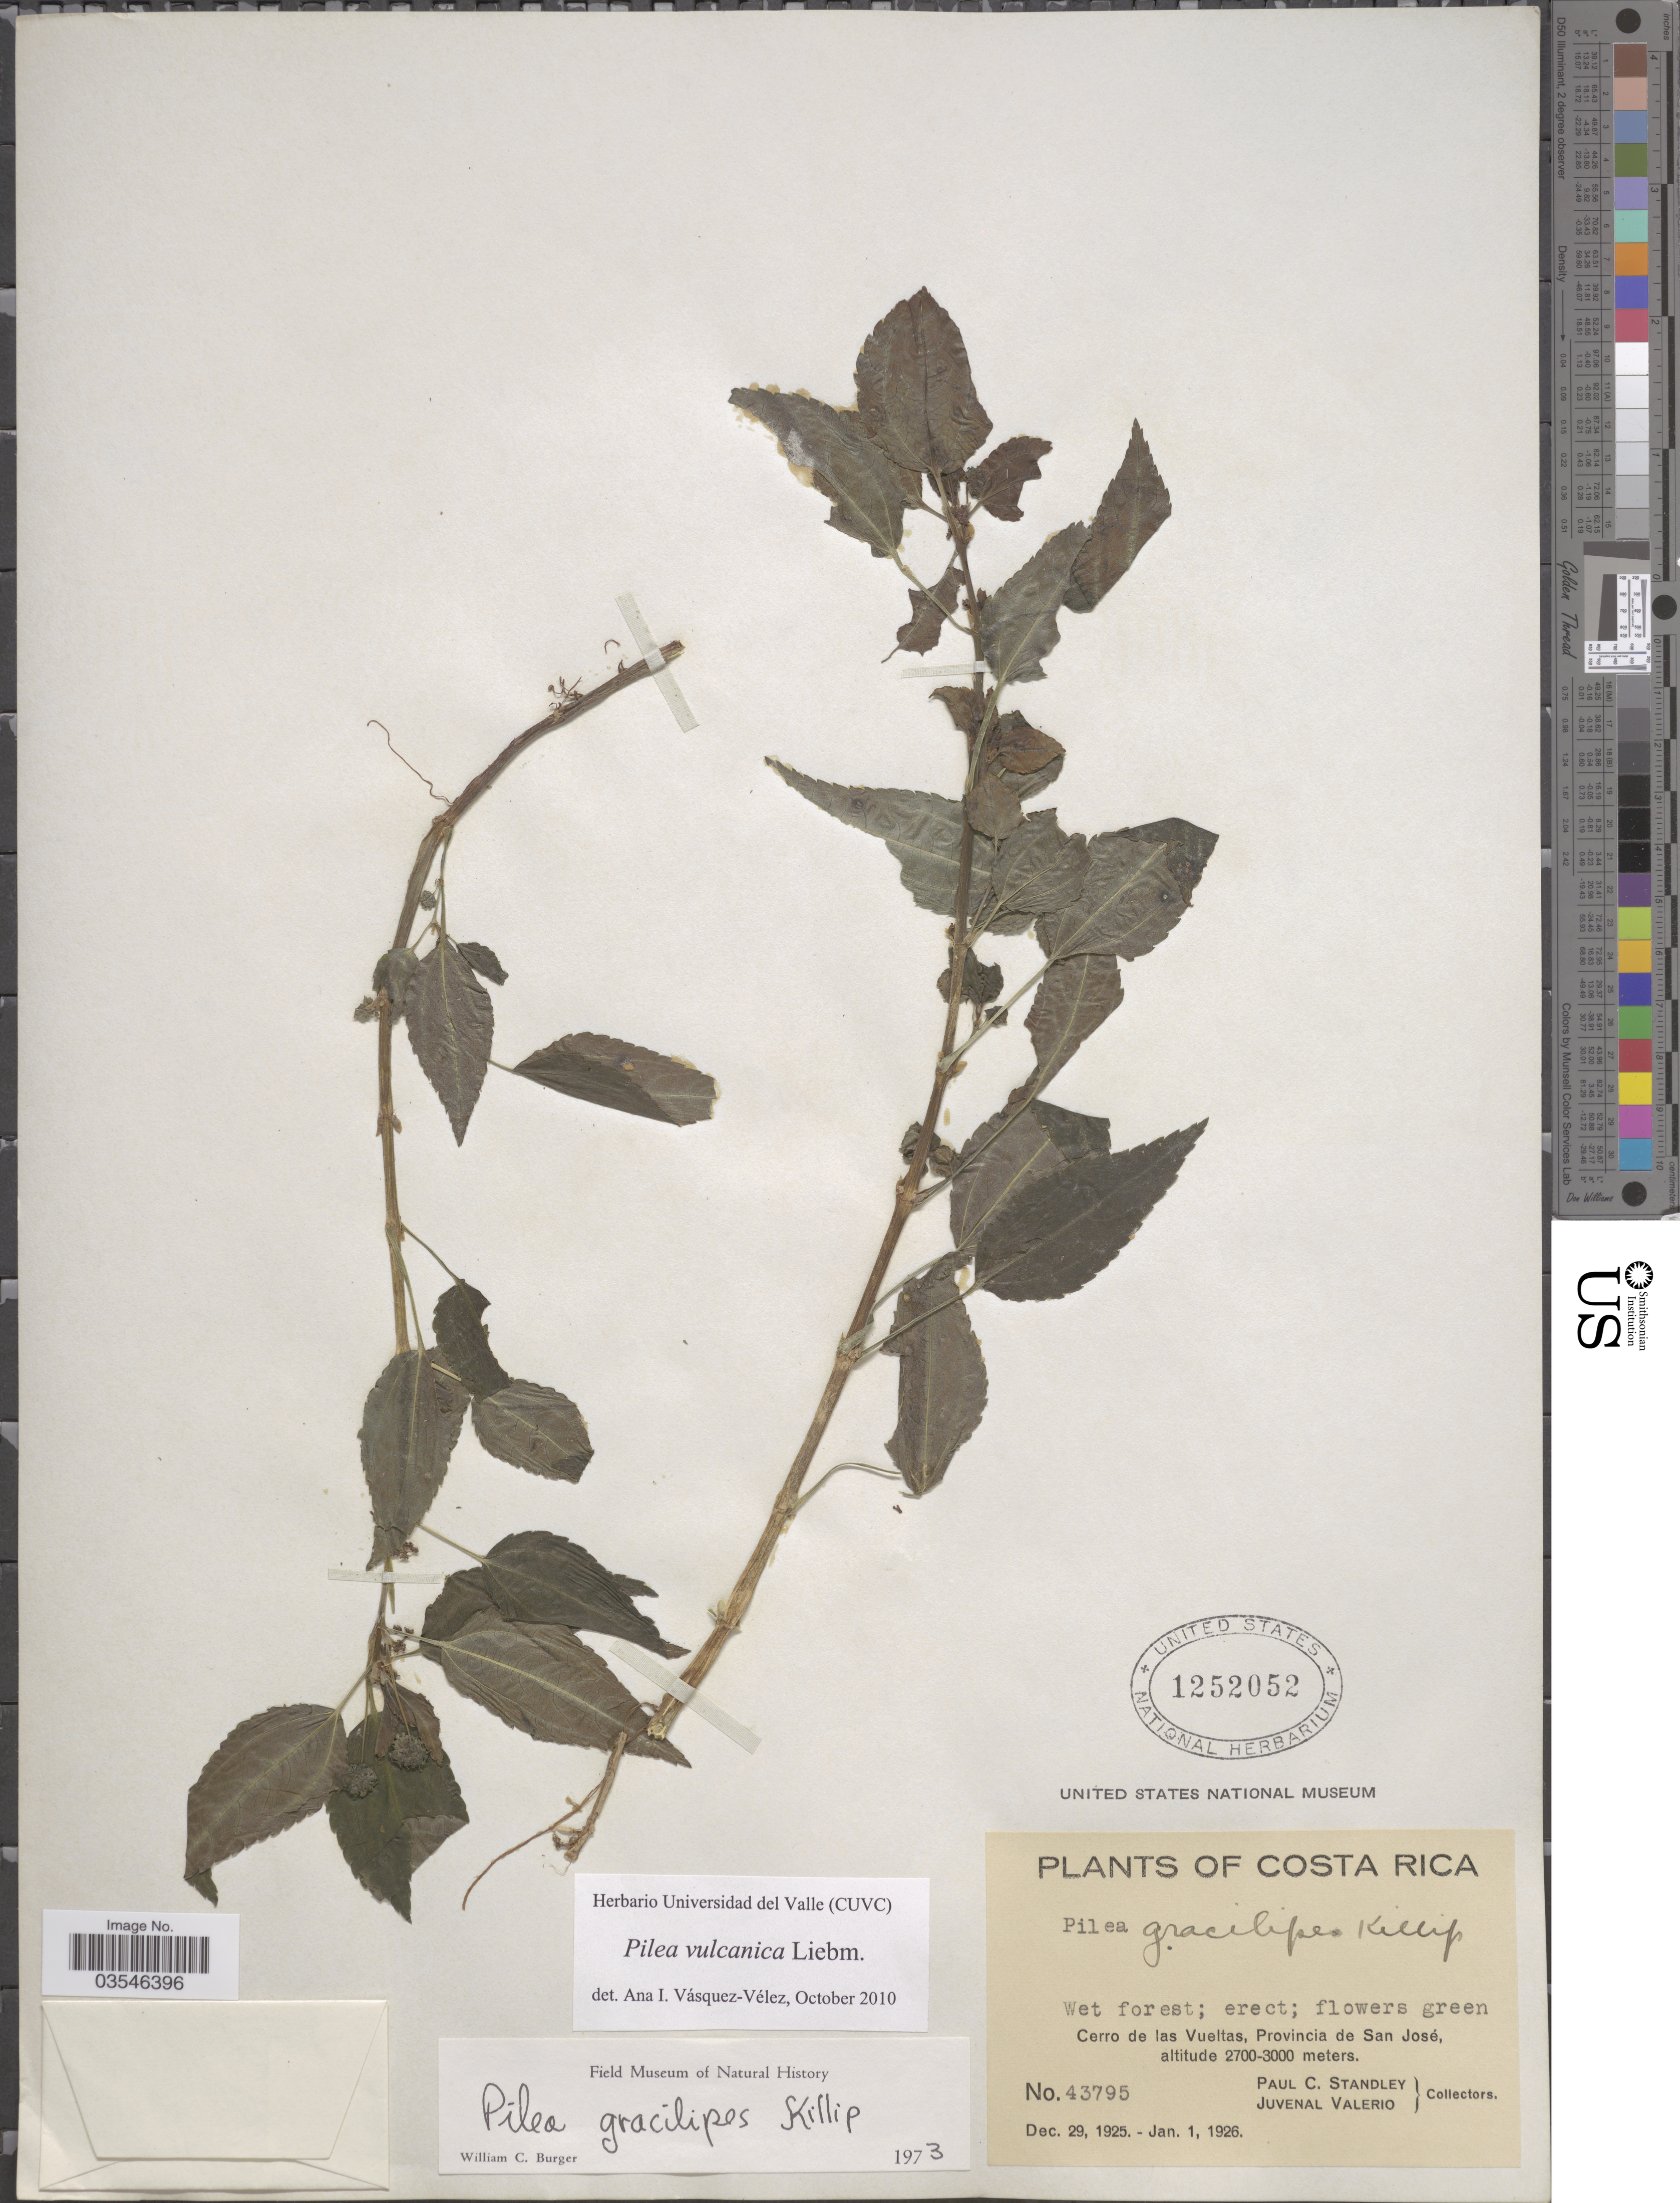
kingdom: Plantae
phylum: Tracheophyta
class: Magnoliopsida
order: Rosales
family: Urticaceae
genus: Pilea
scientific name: Pilea vulcanica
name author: Liebm.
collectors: P. C. Standley & J. Valerio R.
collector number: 43795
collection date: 1925-12-29/1926-01-01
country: Costa Rica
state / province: San José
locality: Cerro de las Vueltas.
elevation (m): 2700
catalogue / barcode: US 1252052